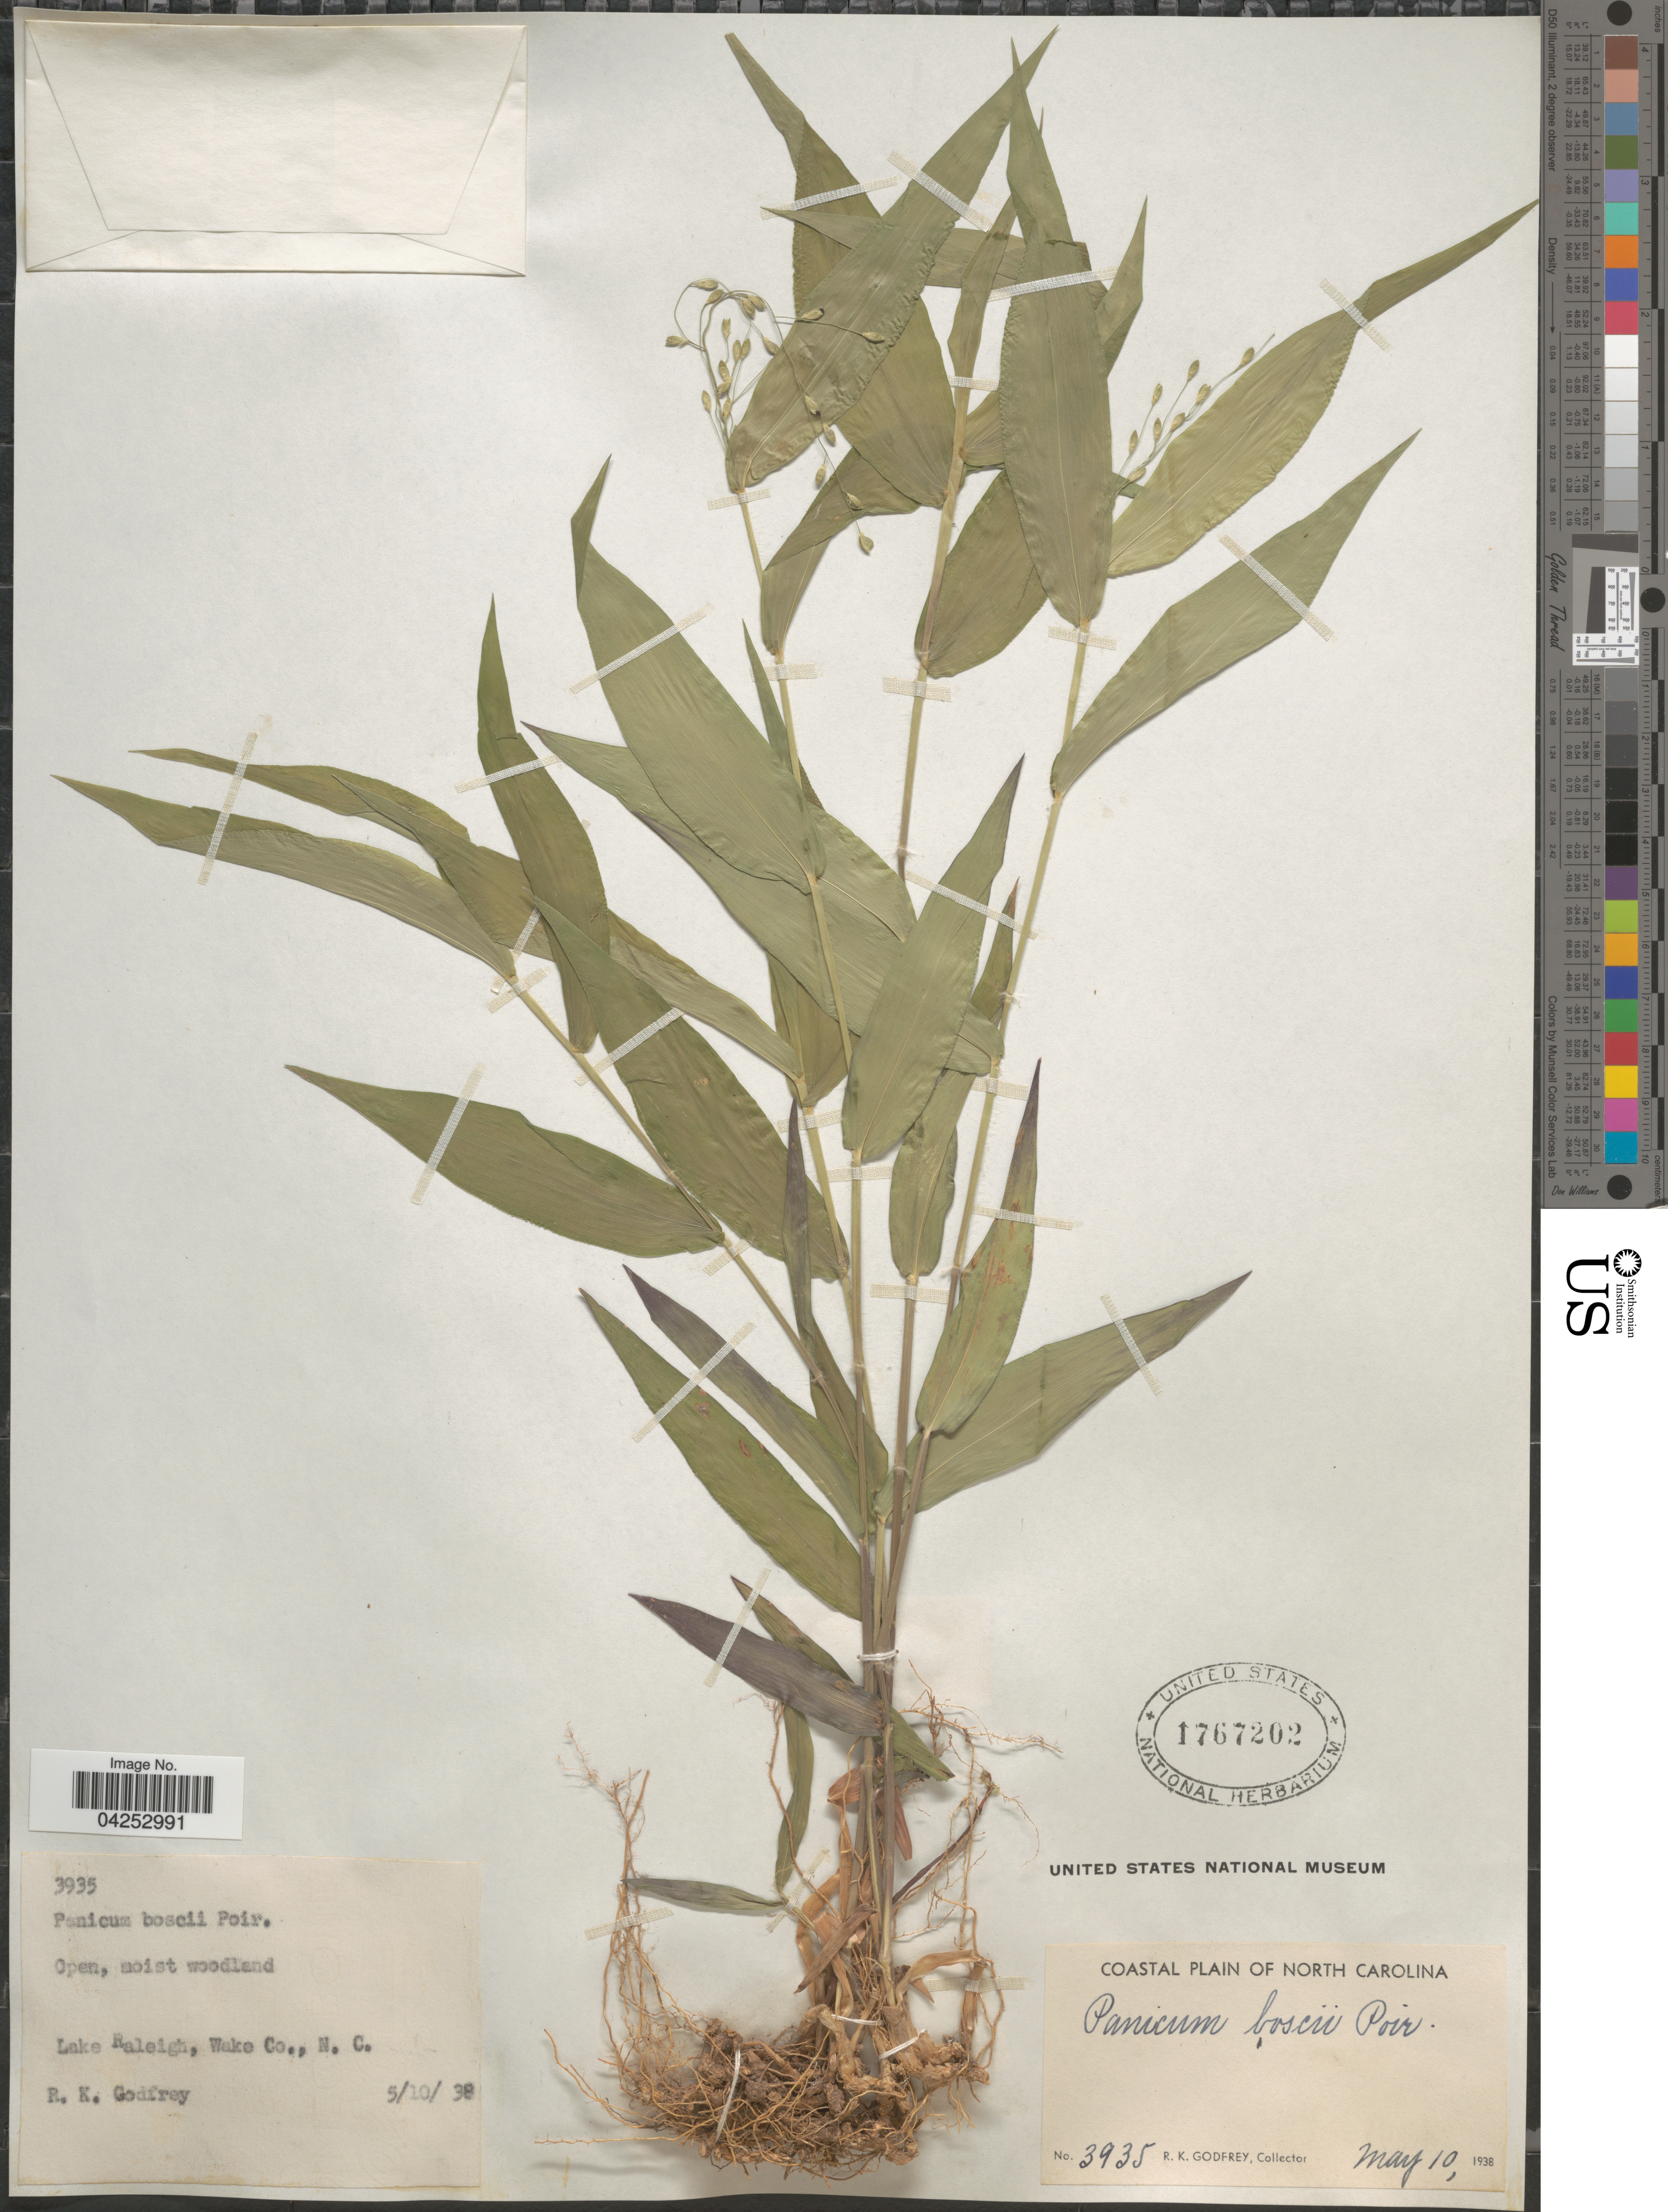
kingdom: Plantae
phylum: Tracheophyta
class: Liliopsida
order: Poales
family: Poaceae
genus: Dichanthelium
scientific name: Dichanthelium boscii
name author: (Poir.) Gould & C.A. Clark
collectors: R. K. Godfrey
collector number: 3935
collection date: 1938-05-10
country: United States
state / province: North Carolina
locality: Open, moist woodland. Lake Raleigh, Wake Co. Coastal Plain of North Carolina.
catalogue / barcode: US 1767202